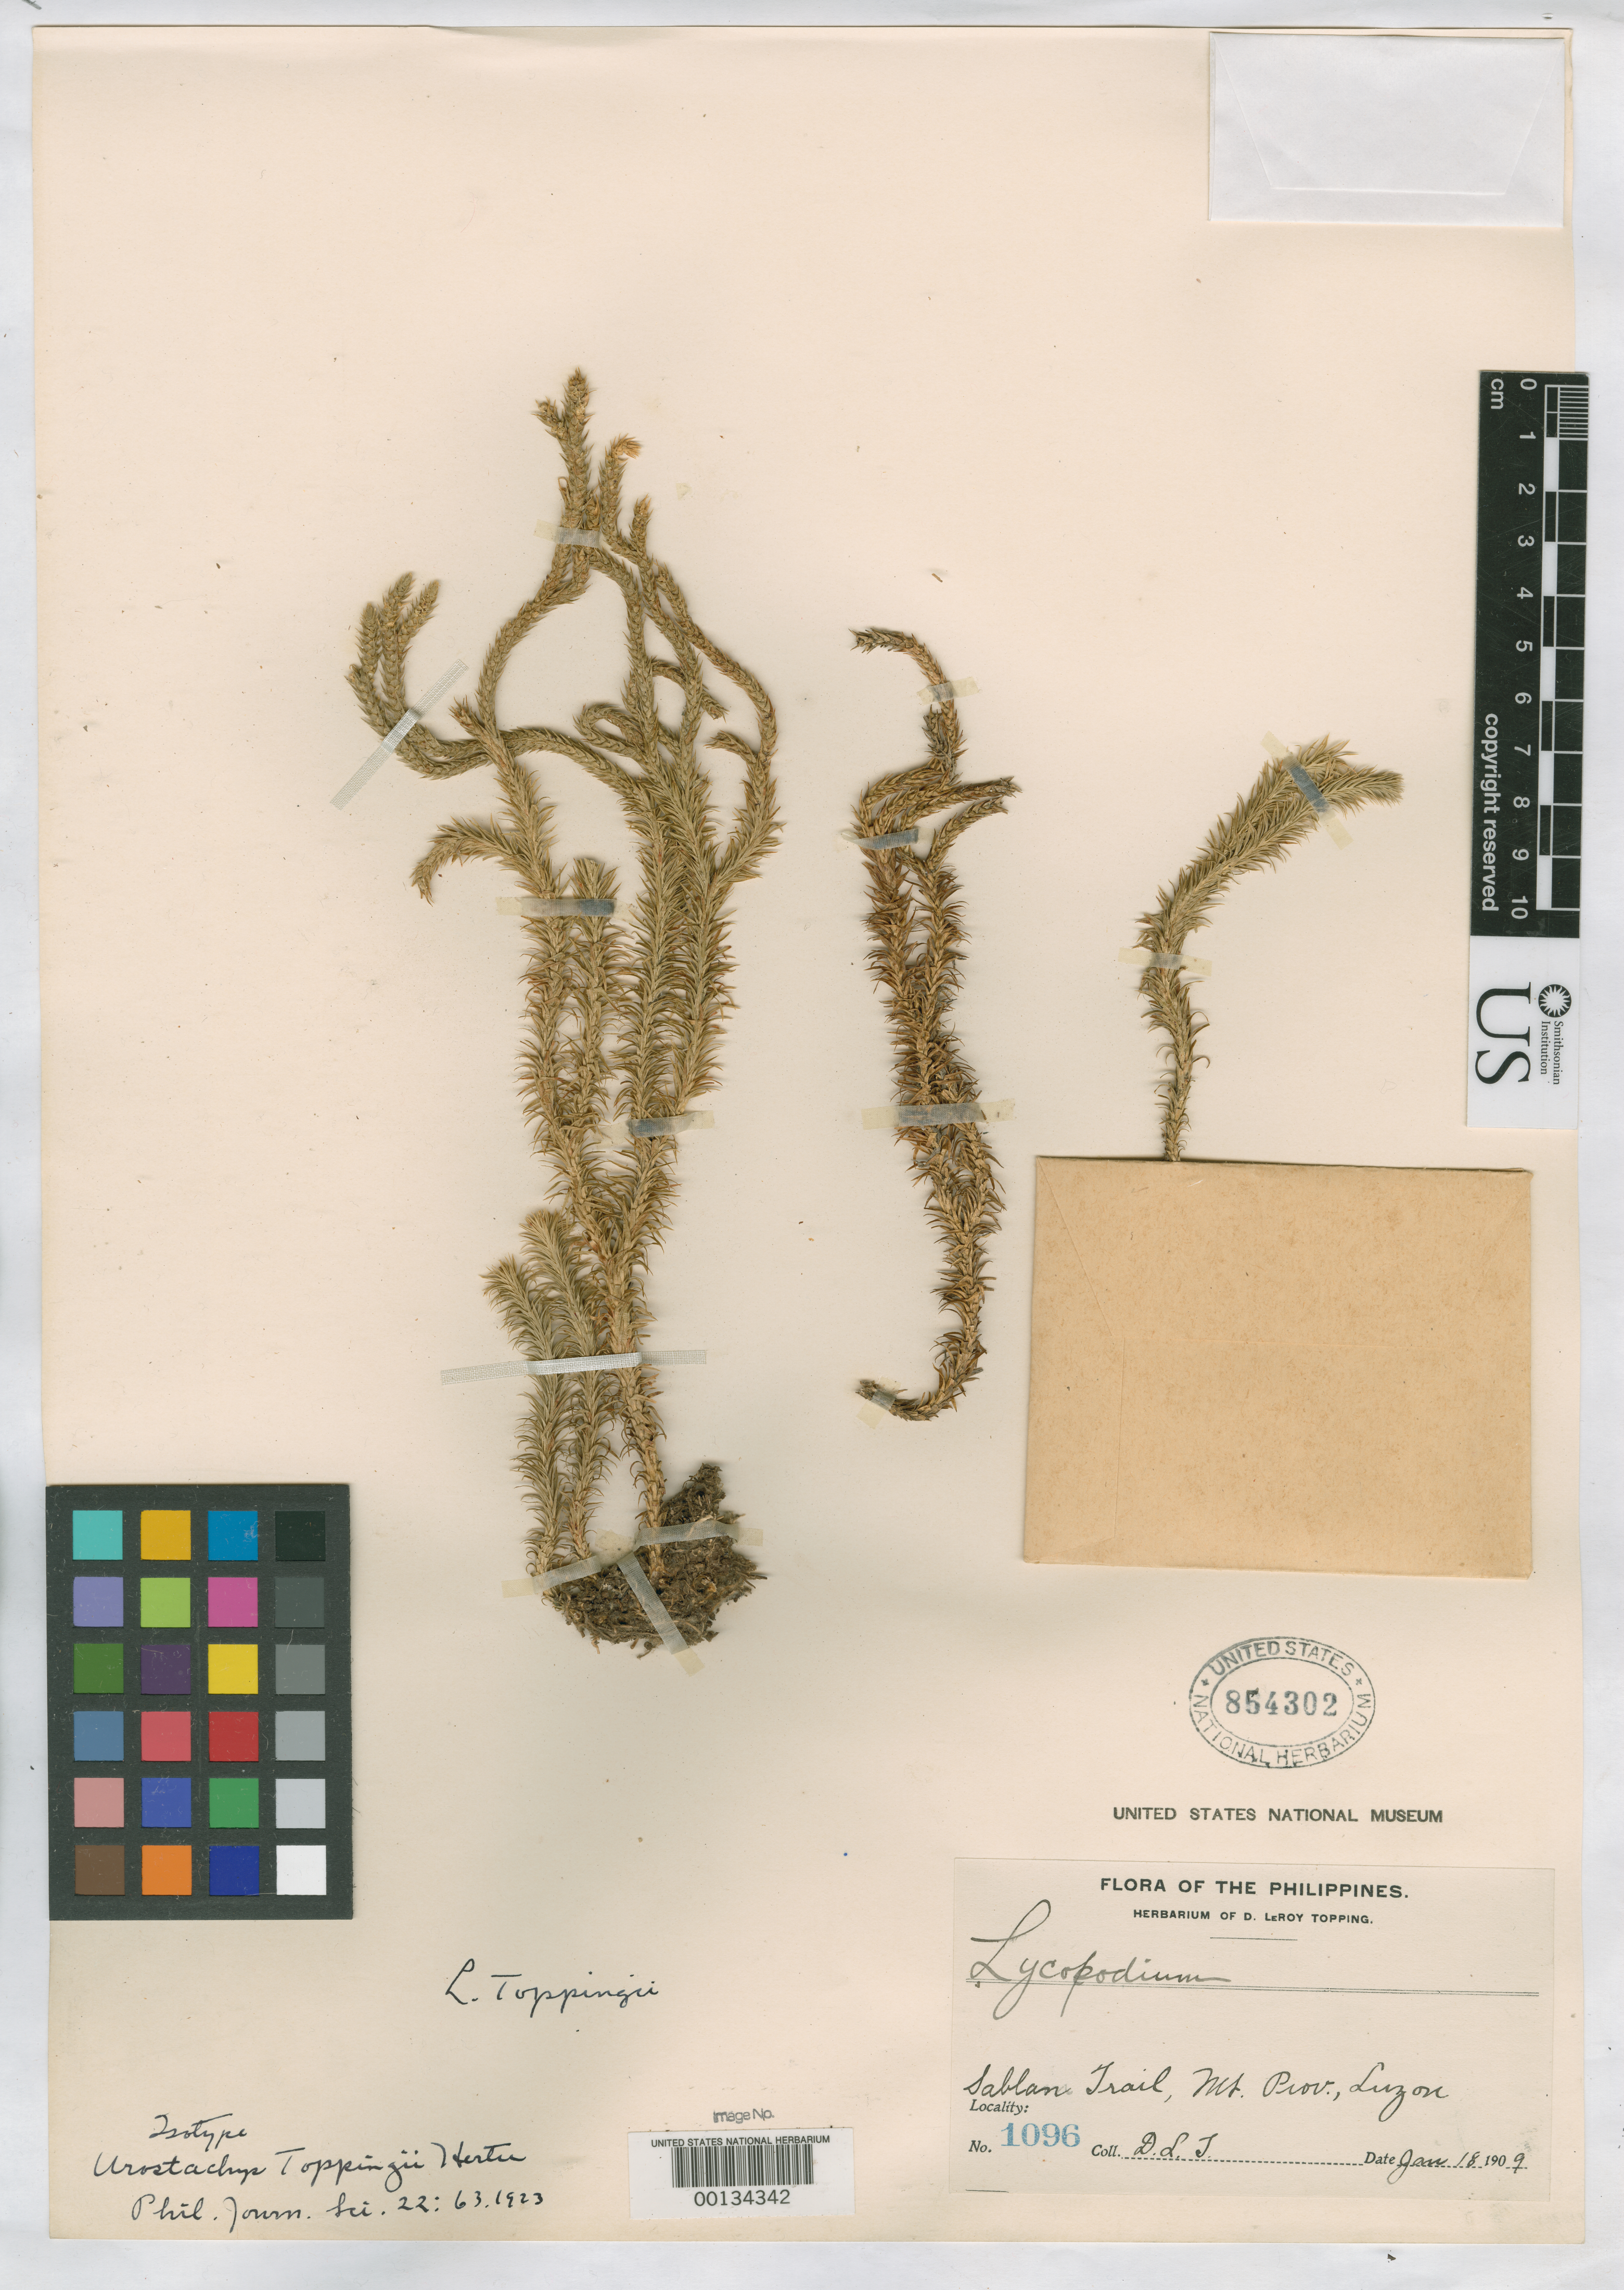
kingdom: Plantae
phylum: Tracheophyta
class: Lycopodiopsida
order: Lycopodiales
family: Lycopodiaceae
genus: Urostachys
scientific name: Urostachys toppingii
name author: Herter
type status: Isotype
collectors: D. L. Topping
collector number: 1096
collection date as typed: Jan 1909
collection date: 1909-01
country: Philippines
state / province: Cordillera (Administrative Region)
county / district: Benguet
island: Luzon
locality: Sablan Trail.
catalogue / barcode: US 854302